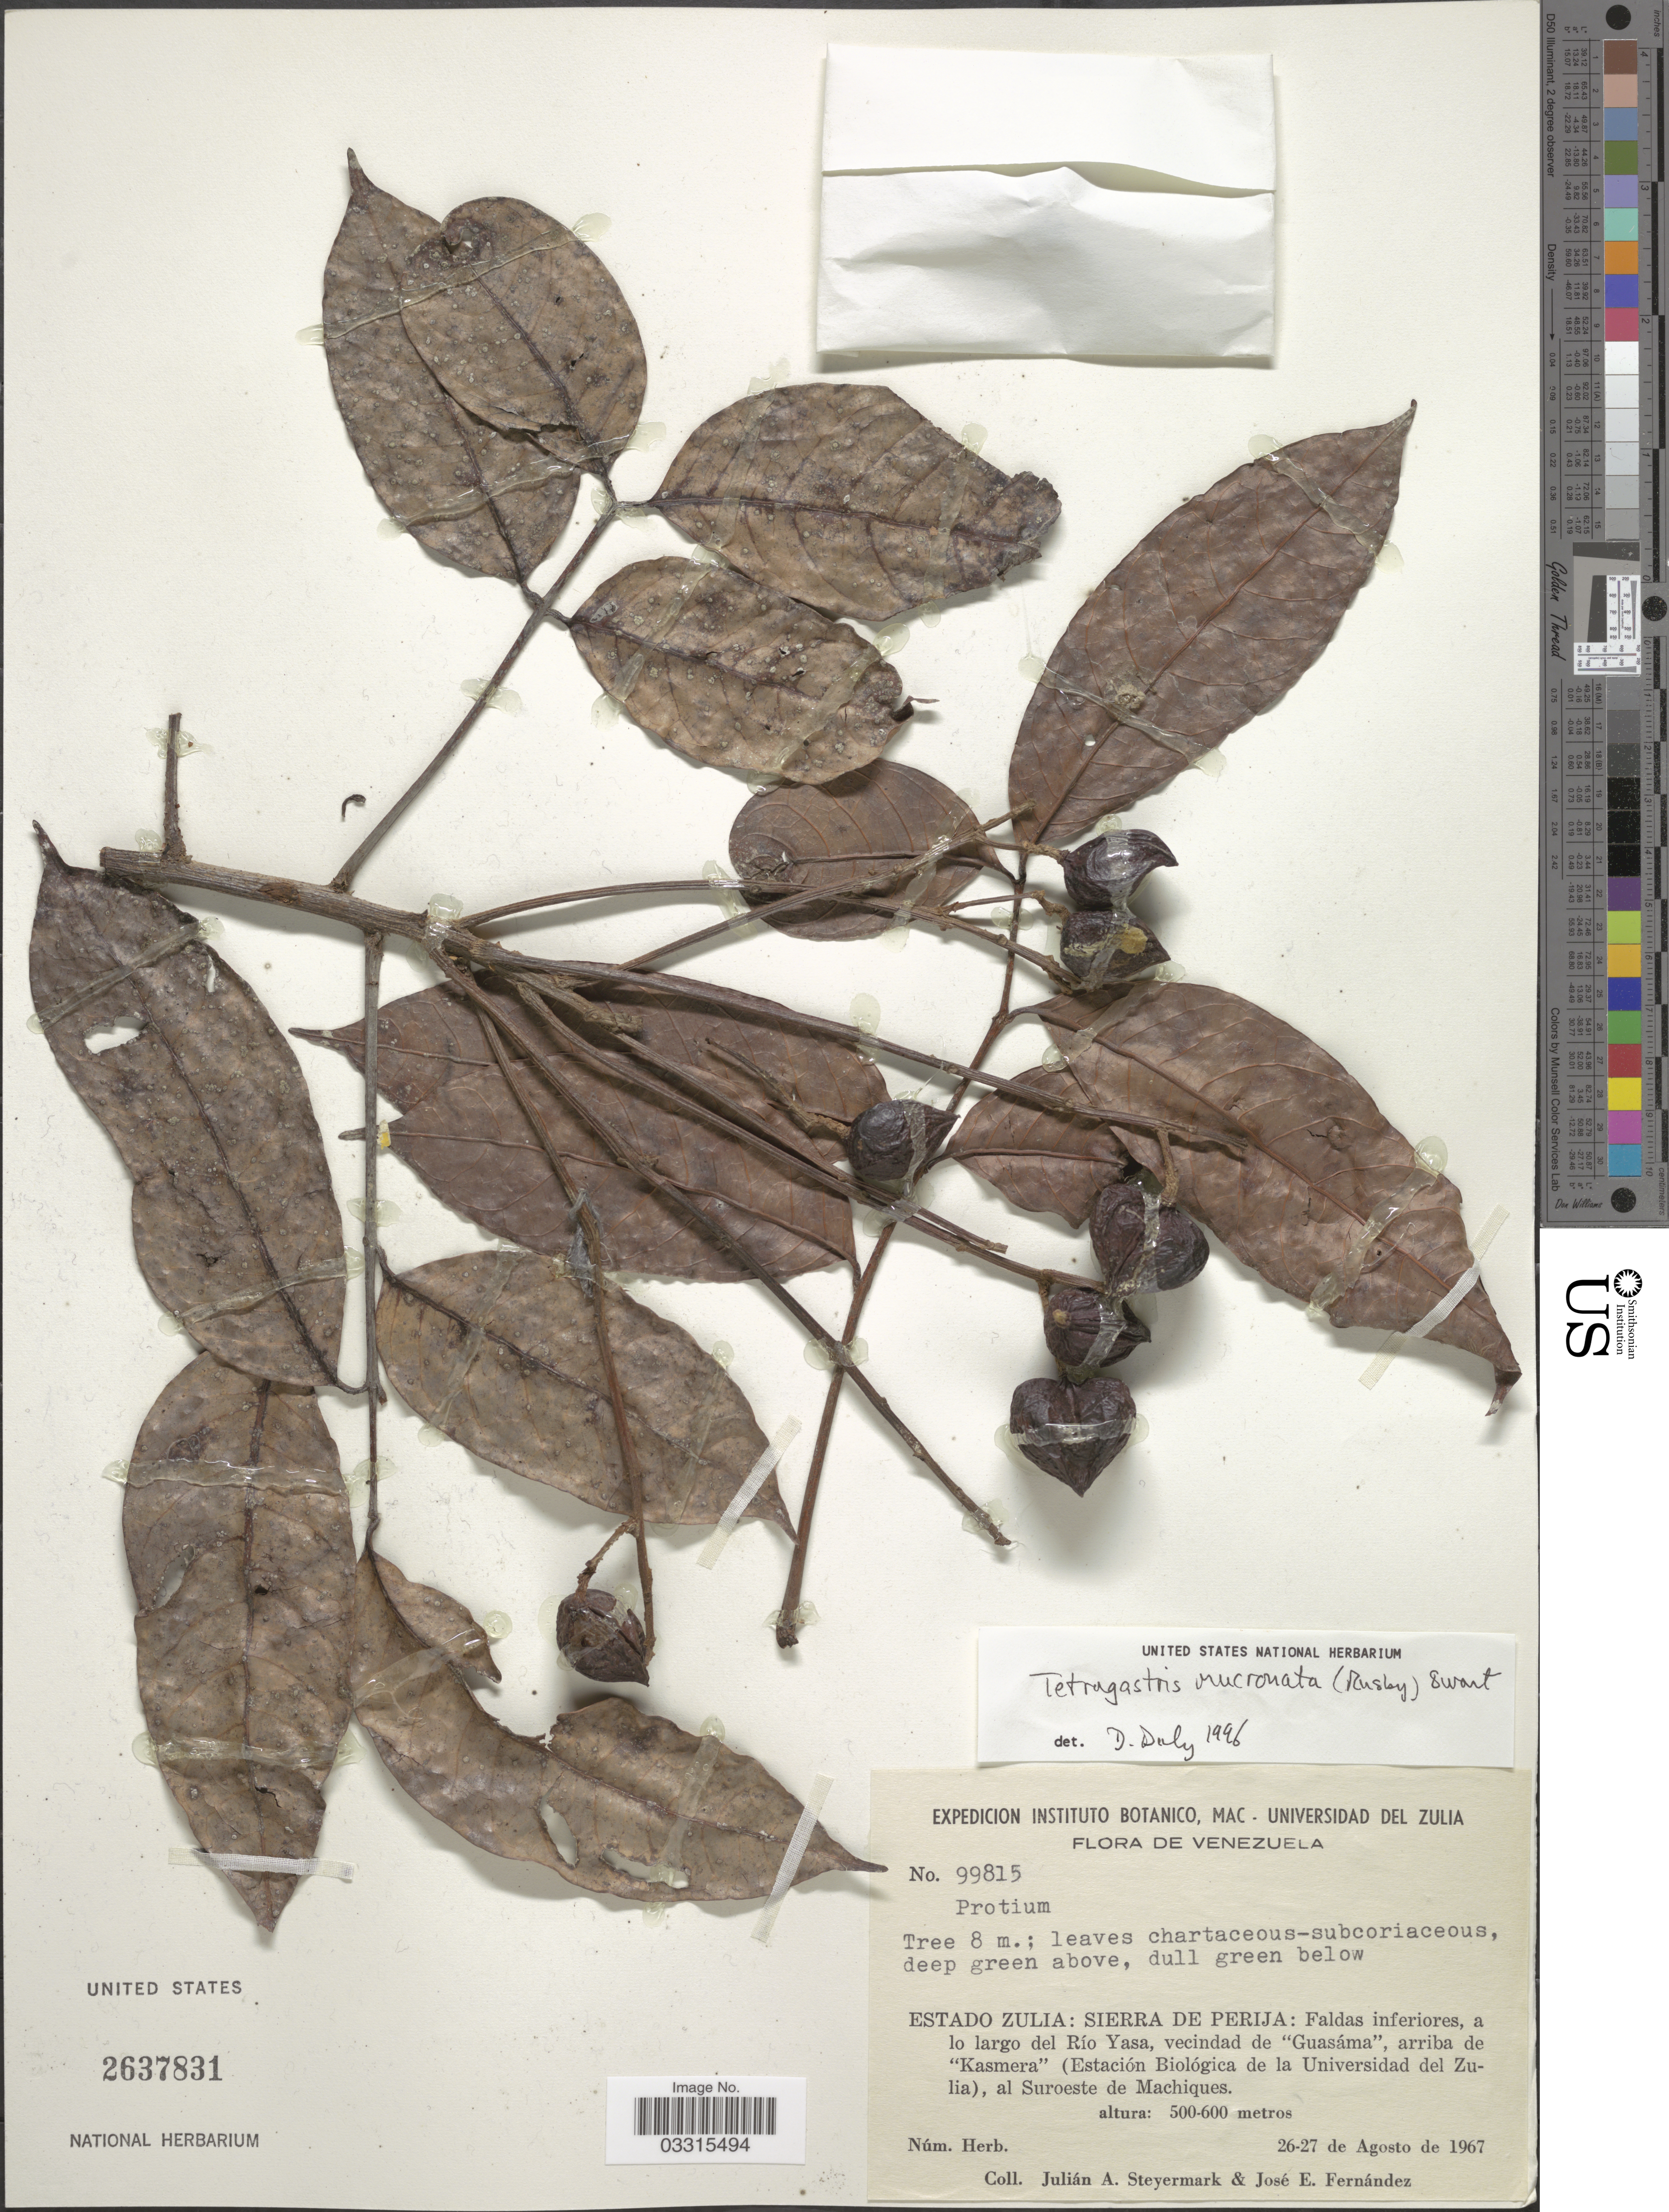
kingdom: Plantae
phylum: Tracheophyta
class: Magnoliopsida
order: Sapindales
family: Burseraceae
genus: Protium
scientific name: Protium mucronatum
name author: Rusby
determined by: Daly, Douglas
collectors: J. Steyermark & J. Fernández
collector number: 99815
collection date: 1967-08-26/1967-08-27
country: Venezuela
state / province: Zulia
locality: Sierra de Perija: Faldas inferiores, a lo largo del Río Yasa, vecindad de "Guasáma", arriba de "Kasmera" (Estación Biológica de la Universidad del Zulia), al Suroeste de Machiques.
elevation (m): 500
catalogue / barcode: US 2637831